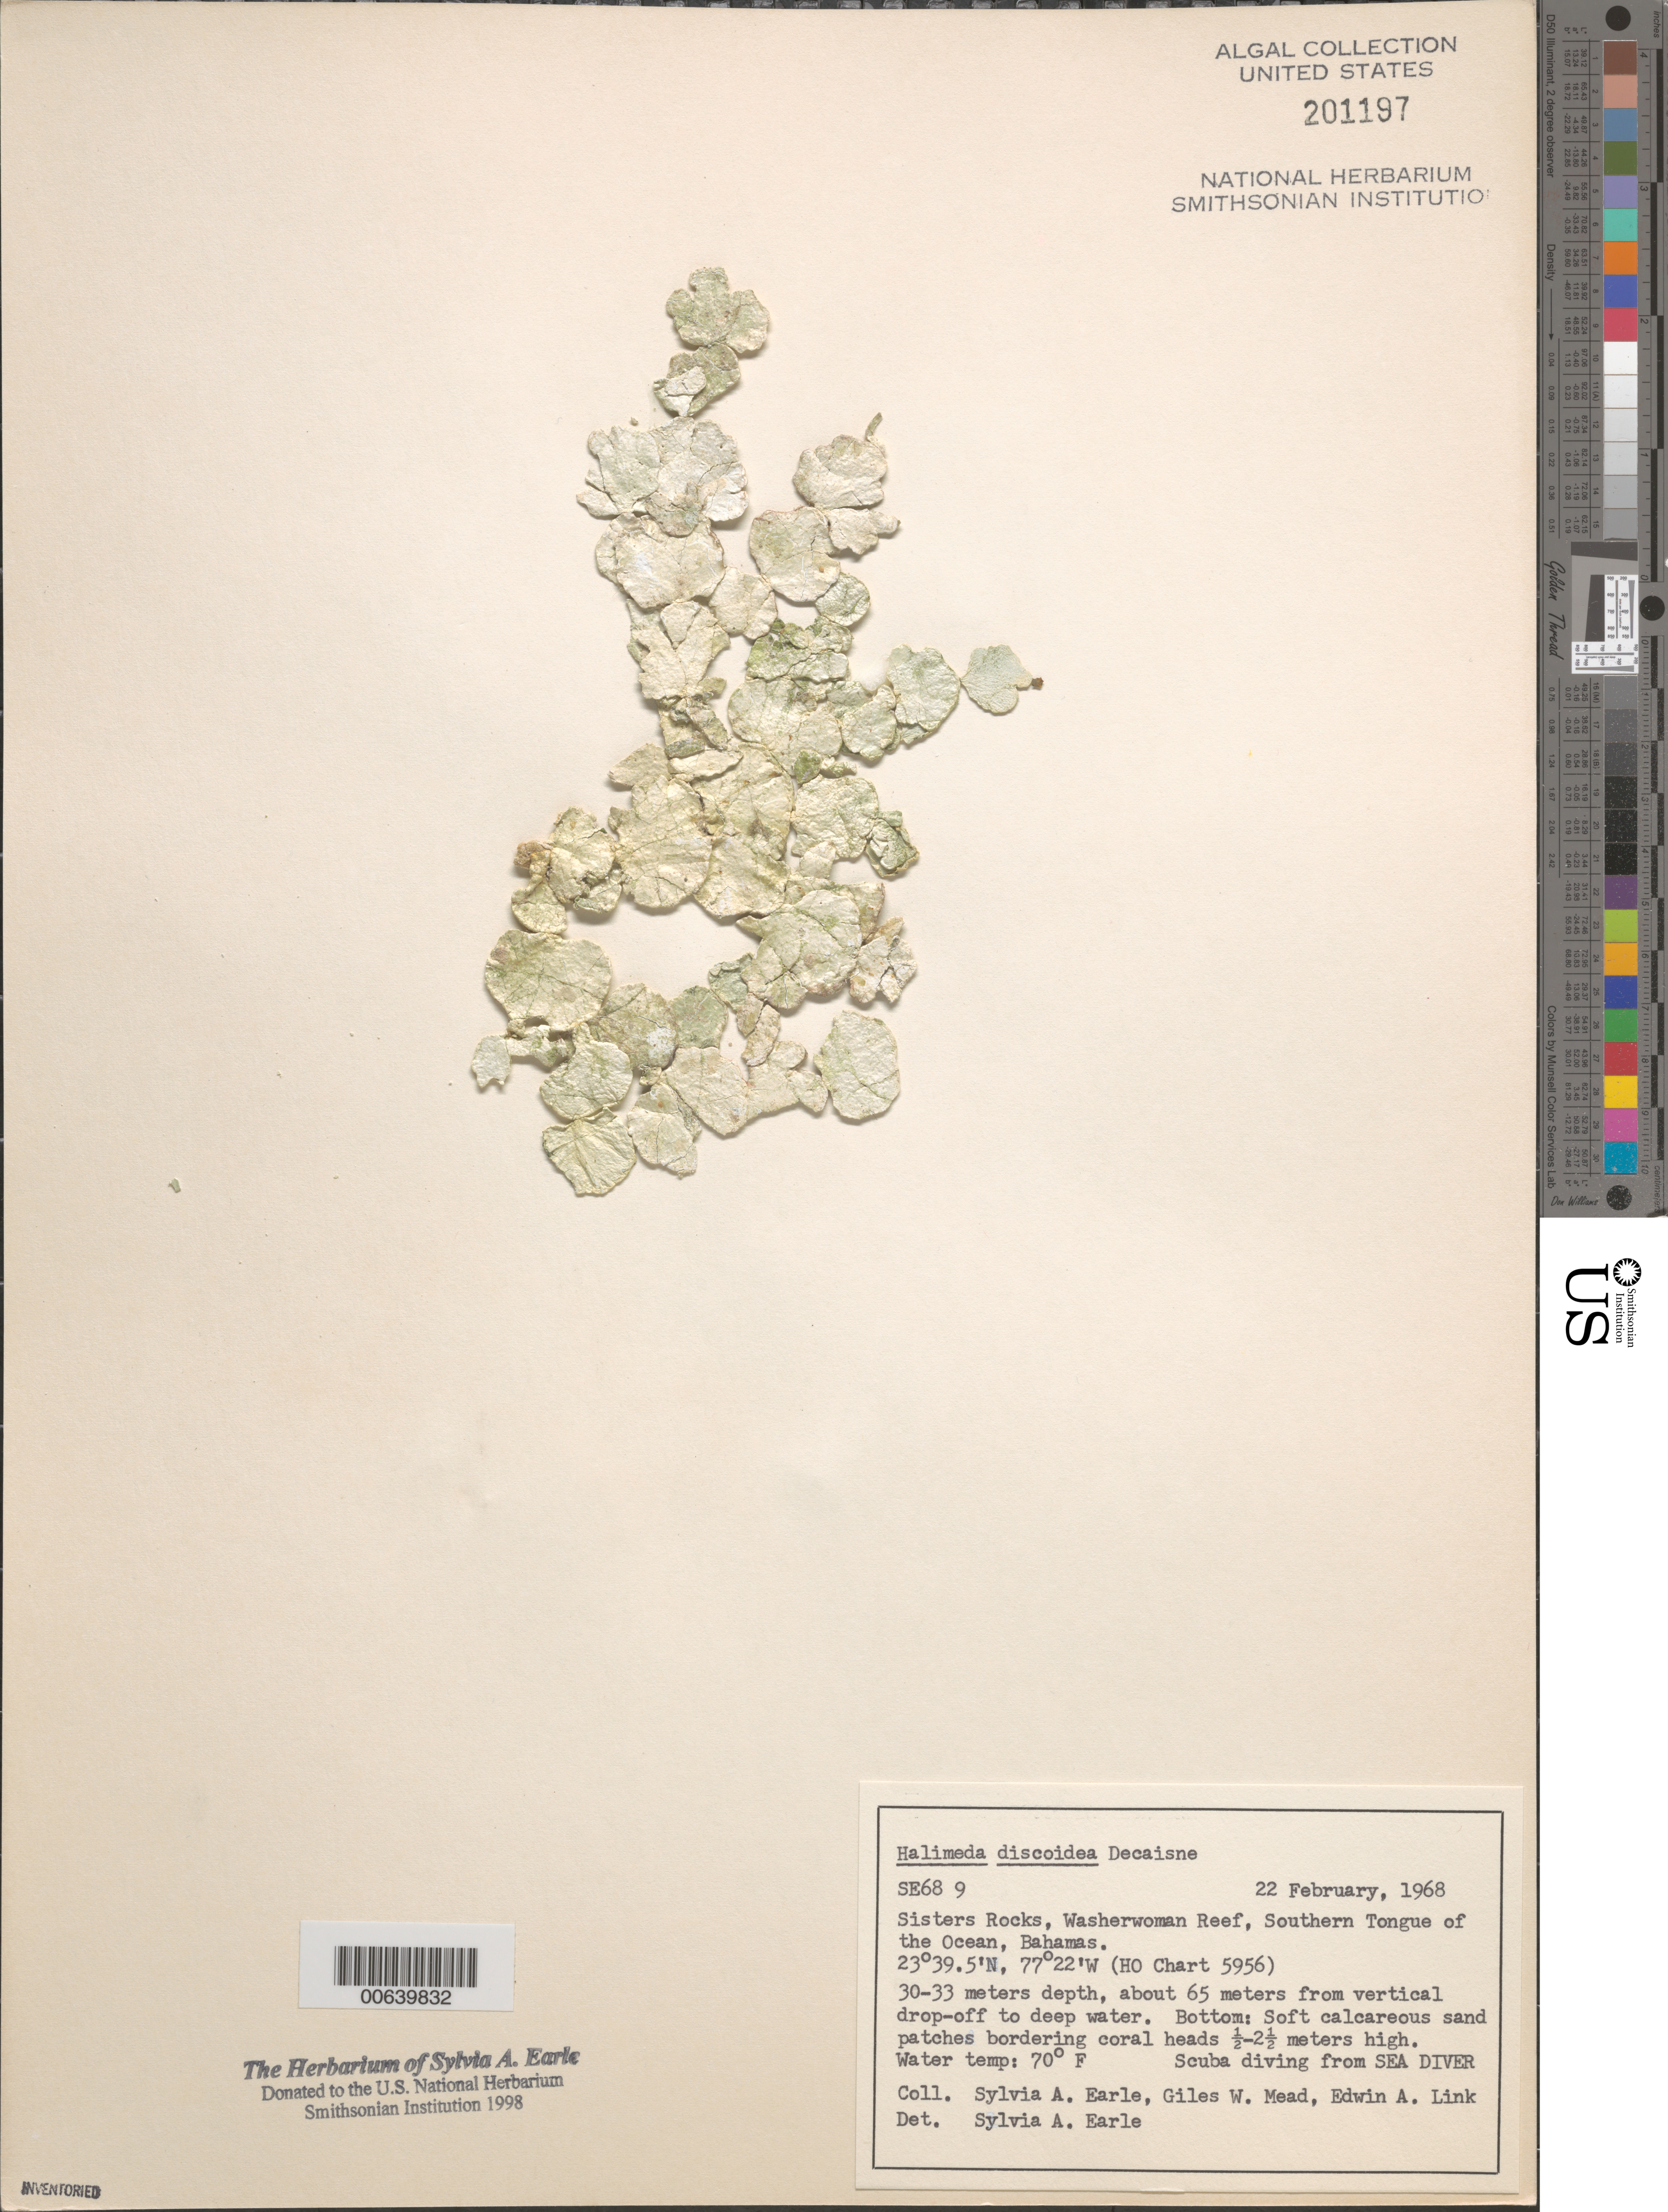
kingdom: Plantae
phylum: Chlorophyta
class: Ulvophyceae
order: Bryopsidales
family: Halimedaceae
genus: Halimeda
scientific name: Halimeda discoidea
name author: Decne.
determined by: Earle, S. A.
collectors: S. A. Earle, G. W. Mead & E. A. Link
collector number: SE 689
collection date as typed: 22 Feb 1968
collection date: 1968-02-22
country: Bahamas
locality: Sisters Rocks, Washerwoman Reef, Southern Tongue of the Ocean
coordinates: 23 39.5' N, 77 22' W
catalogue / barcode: US 201197